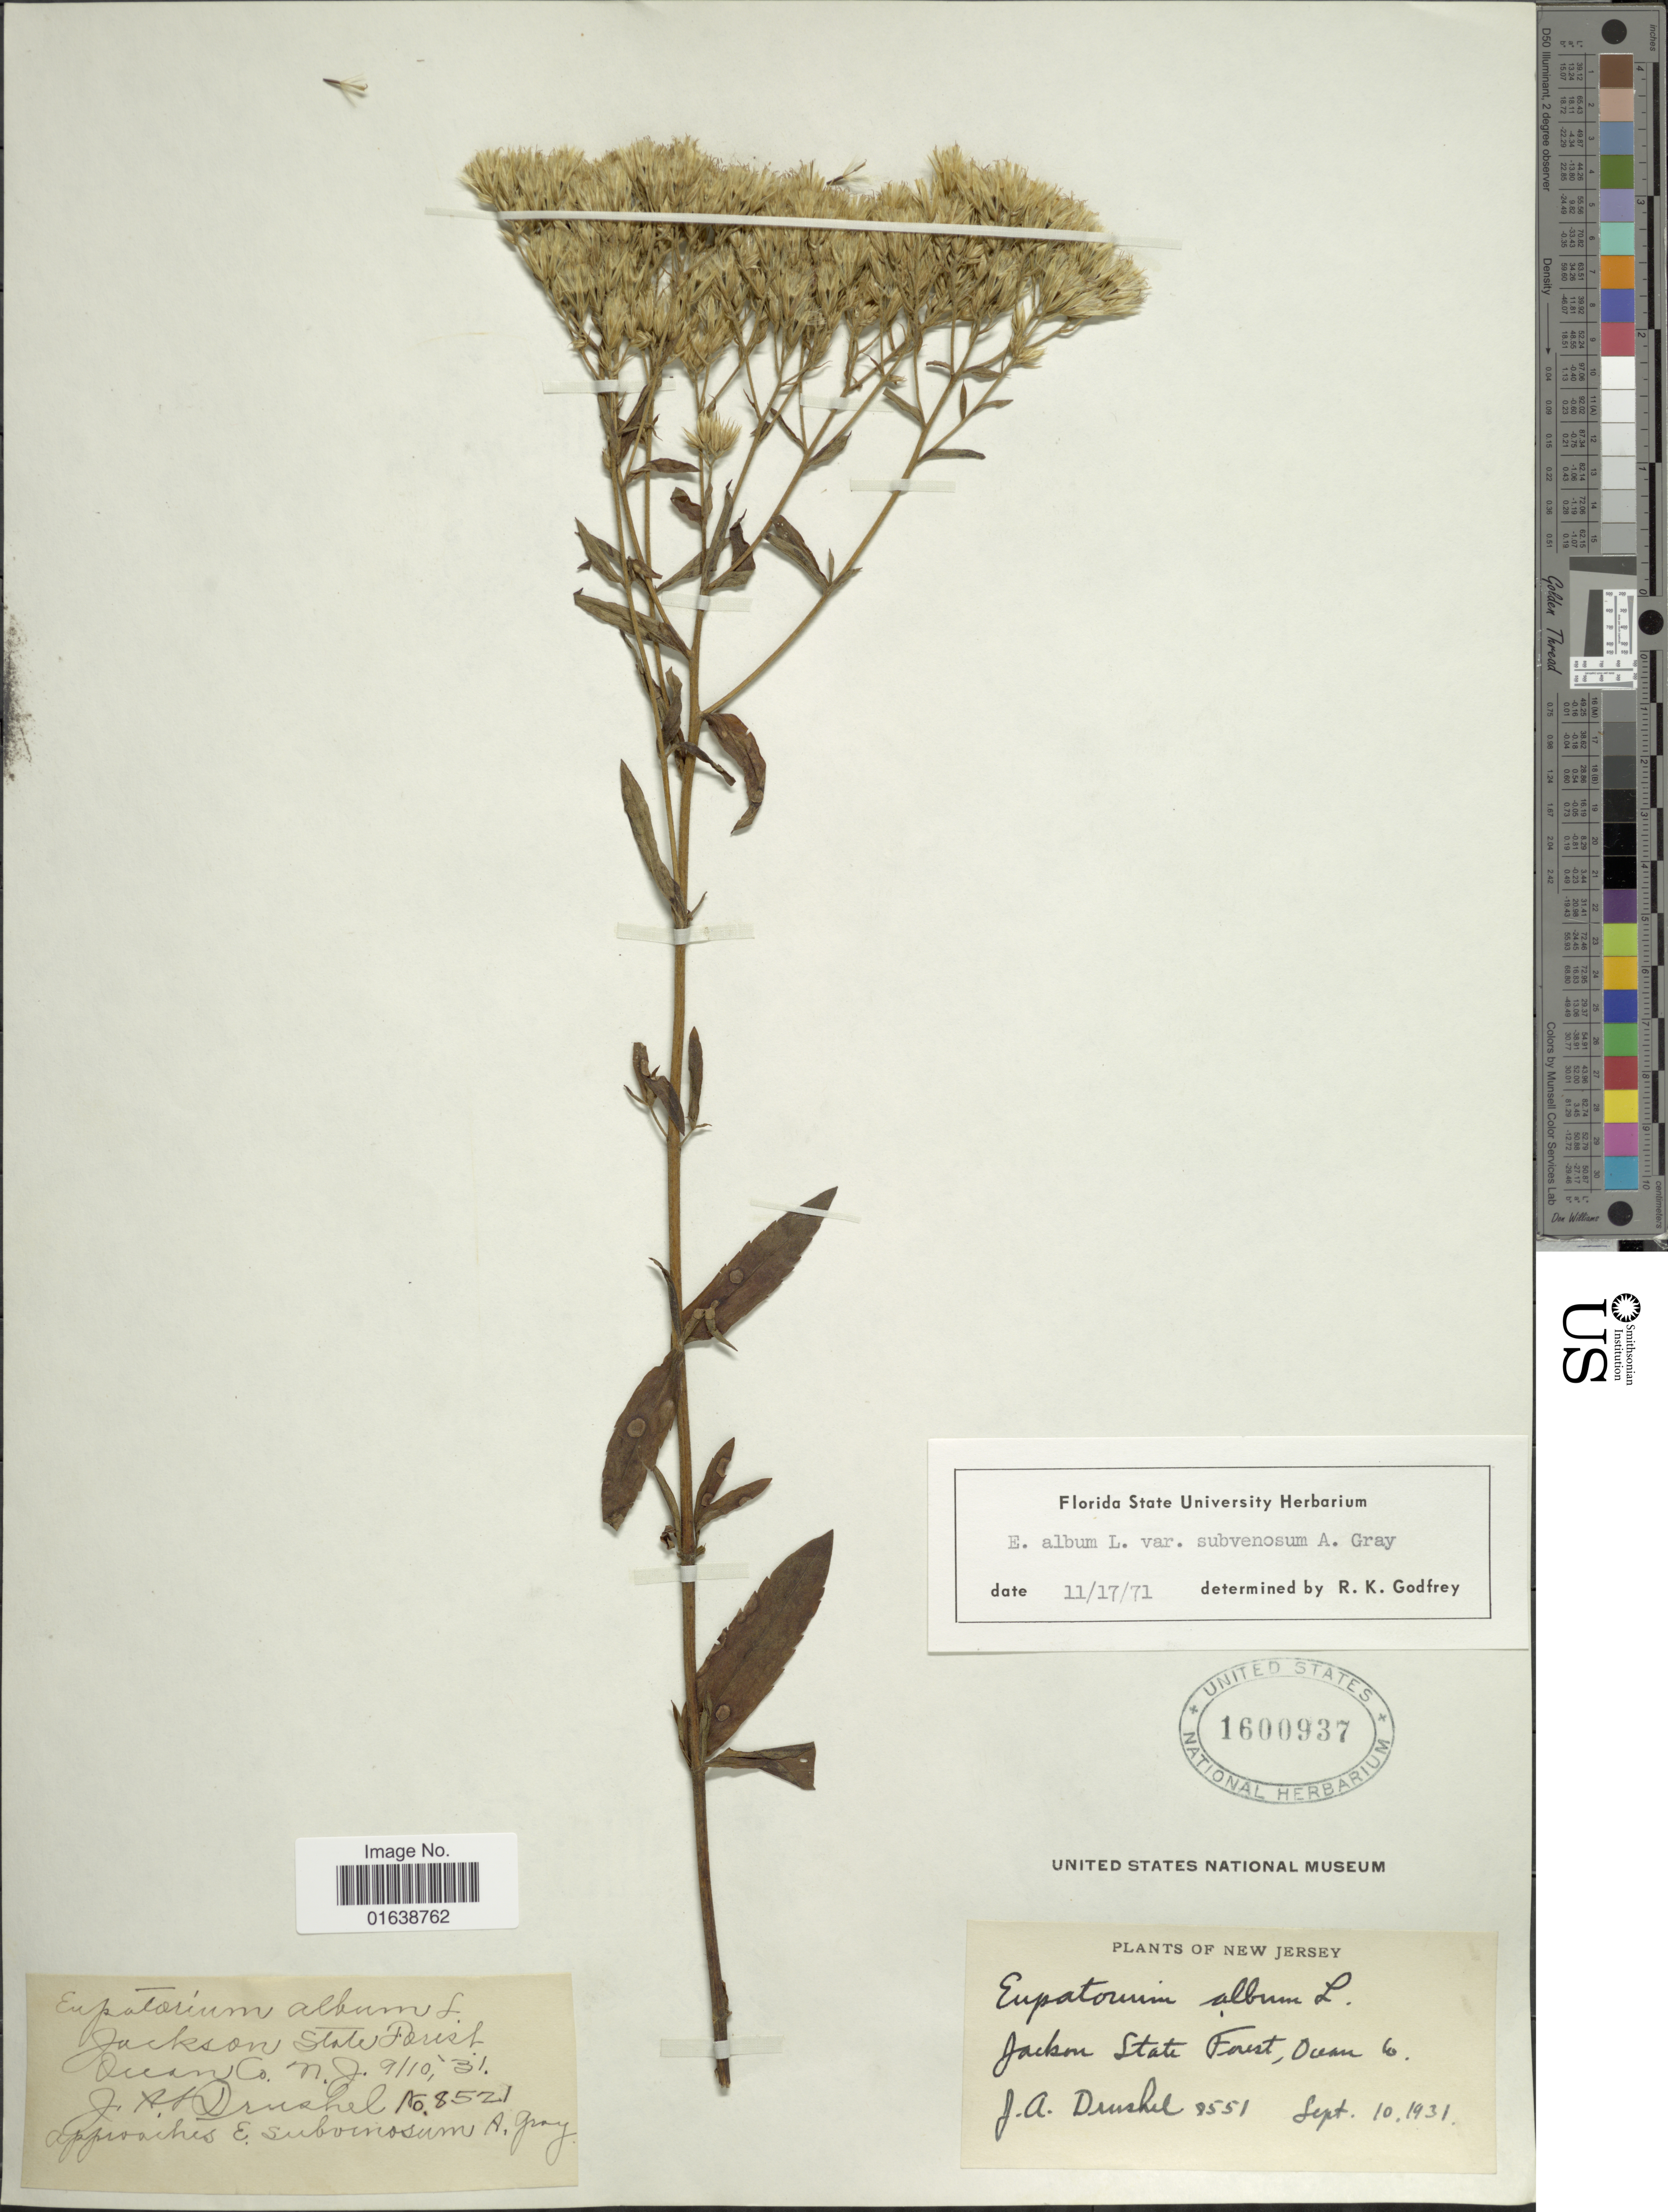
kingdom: Plantae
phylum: Tracheophyta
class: Magnoliopsida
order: Asterales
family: Asteraceae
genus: Eupatorium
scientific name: Eupatorium album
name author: L.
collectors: J. A. Drushel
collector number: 2551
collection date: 1931-09-10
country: United States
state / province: New Jersey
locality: New Jersey. Jackon State Forest, Ocean 6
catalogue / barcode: US 1600937